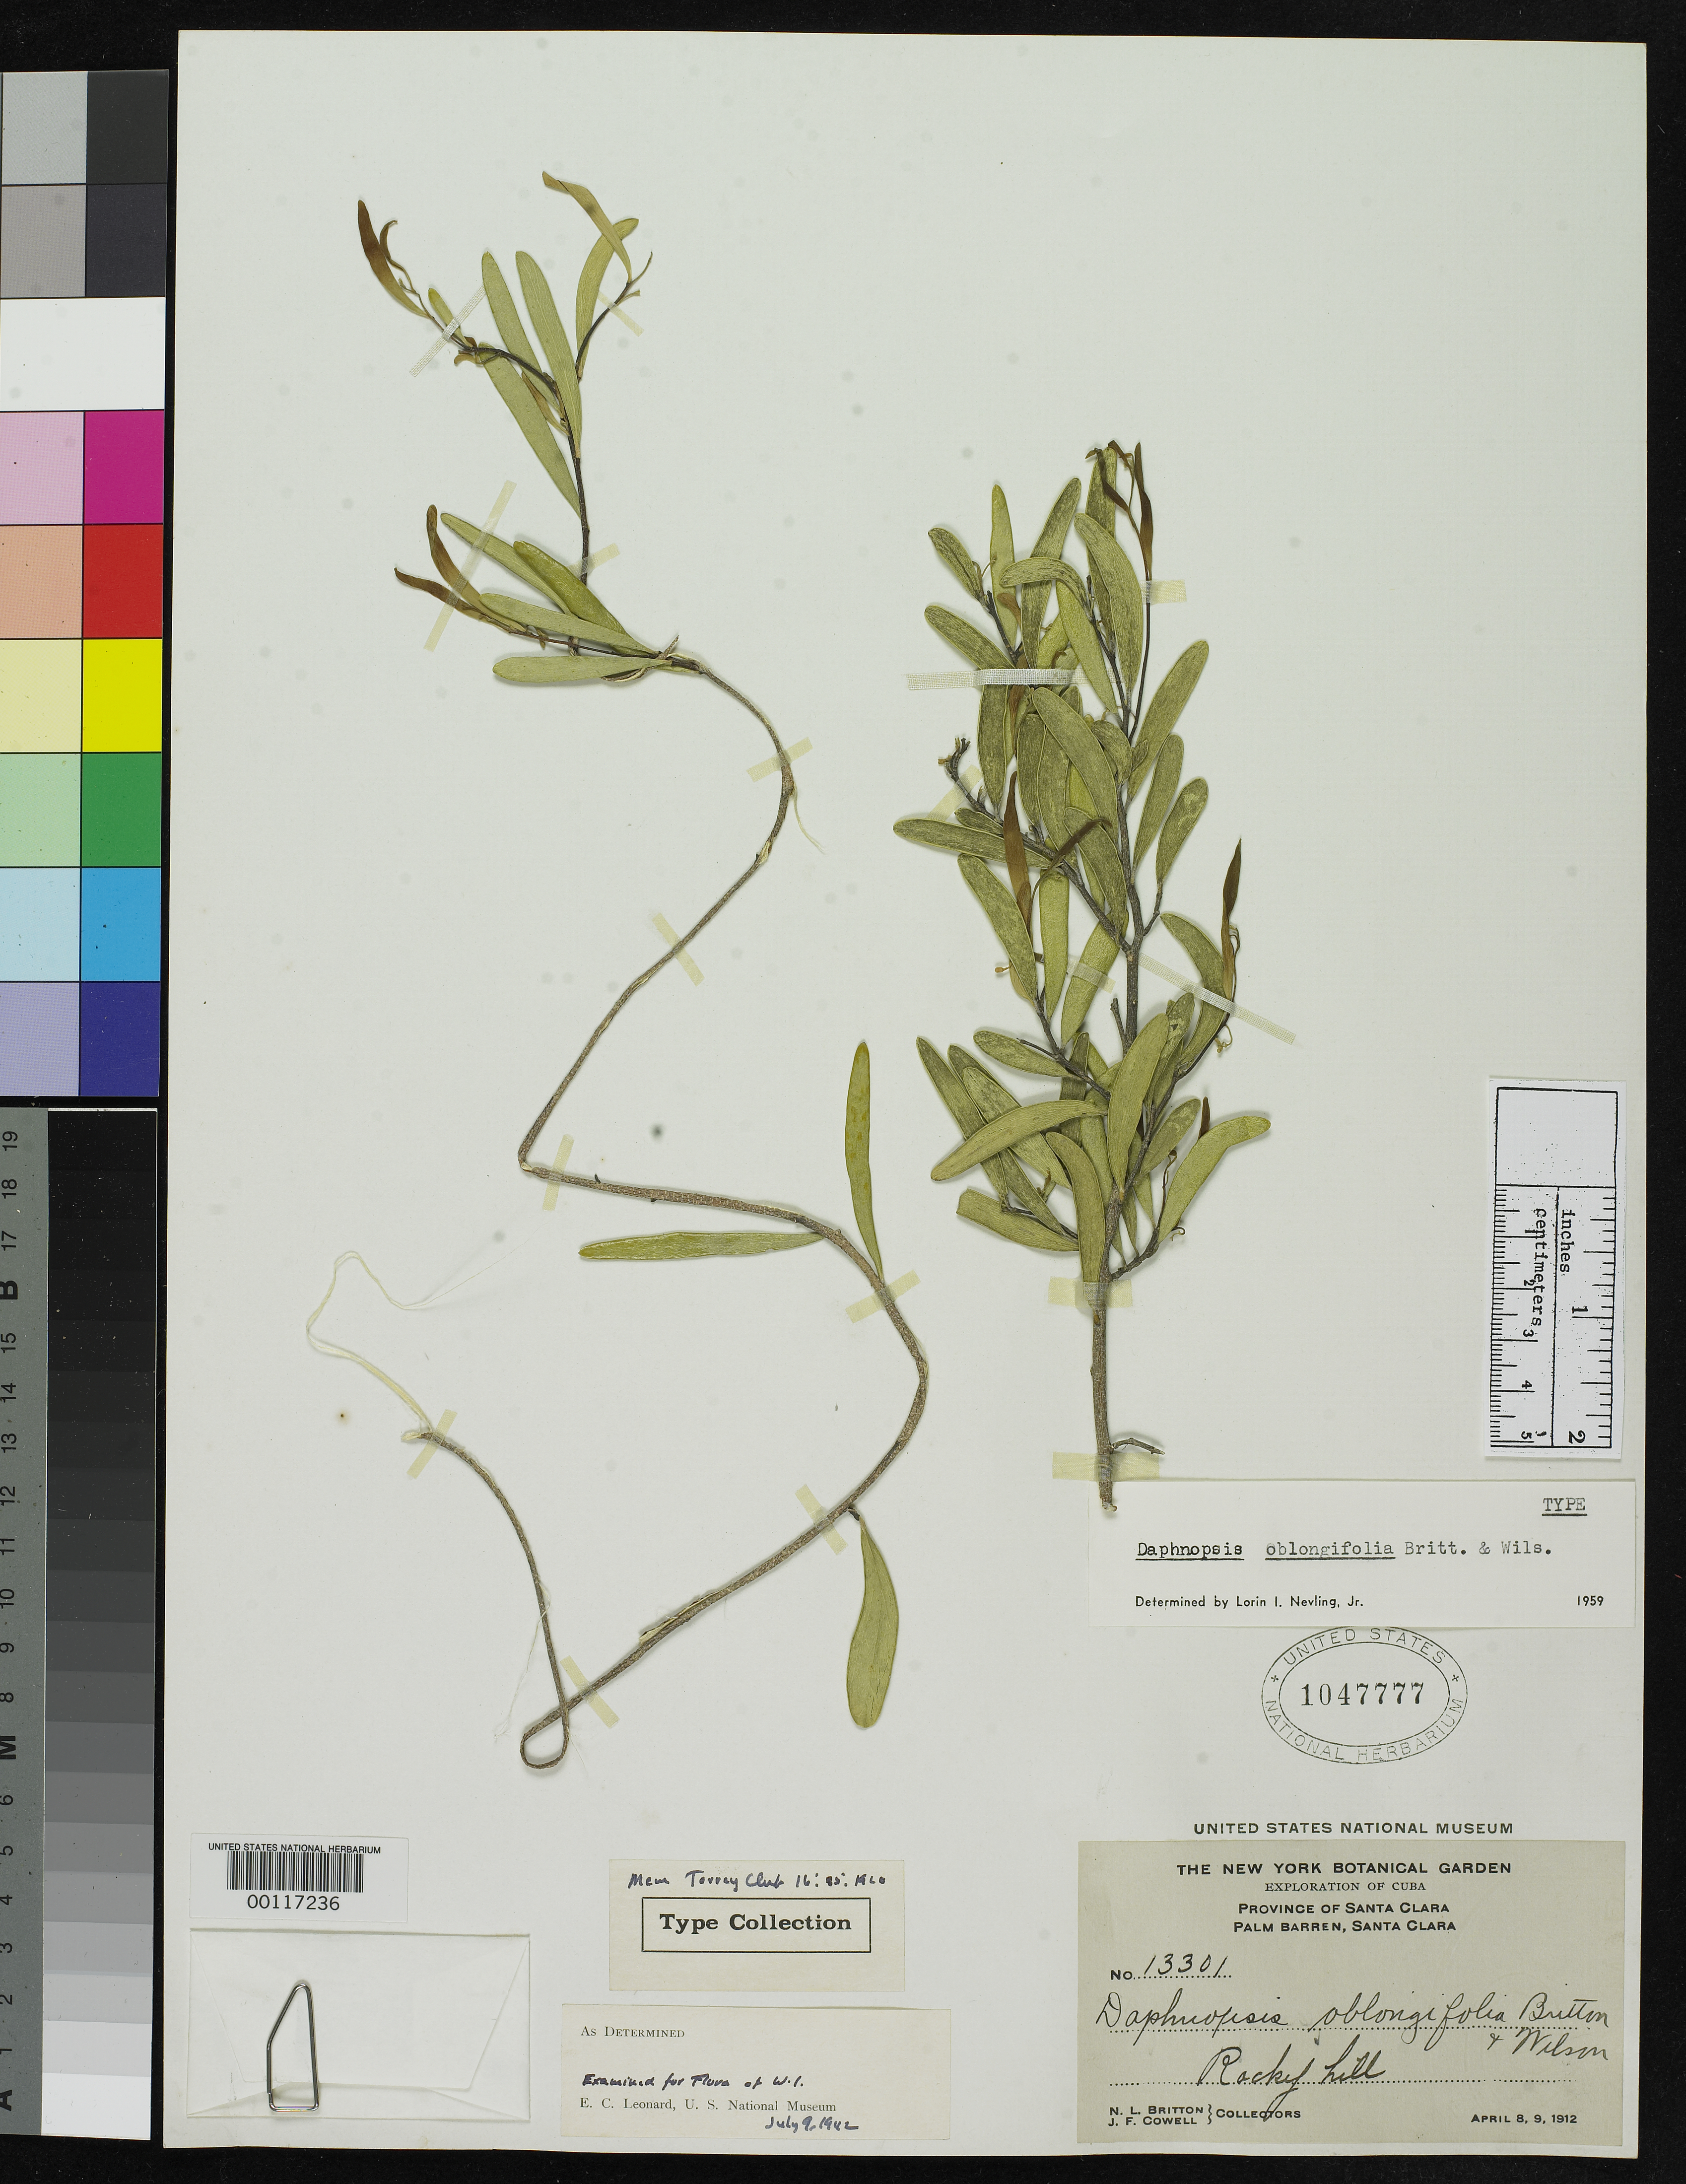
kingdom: Plantae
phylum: Tracheophyta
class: Magnoliopsida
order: Malvales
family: Thymelaeaceae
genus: Daphnopsis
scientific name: Daphnopsis oblongifolia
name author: Britton & P. Wilson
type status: Isotype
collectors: N. Britton & J. F. Cowell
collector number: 13301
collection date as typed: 08 Aug 1912 and 09 Aug 1912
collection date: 1912-08-08,1912-08-09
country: Cuba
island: Greater Antilles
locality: Santaclara.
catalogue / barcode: US 1047777